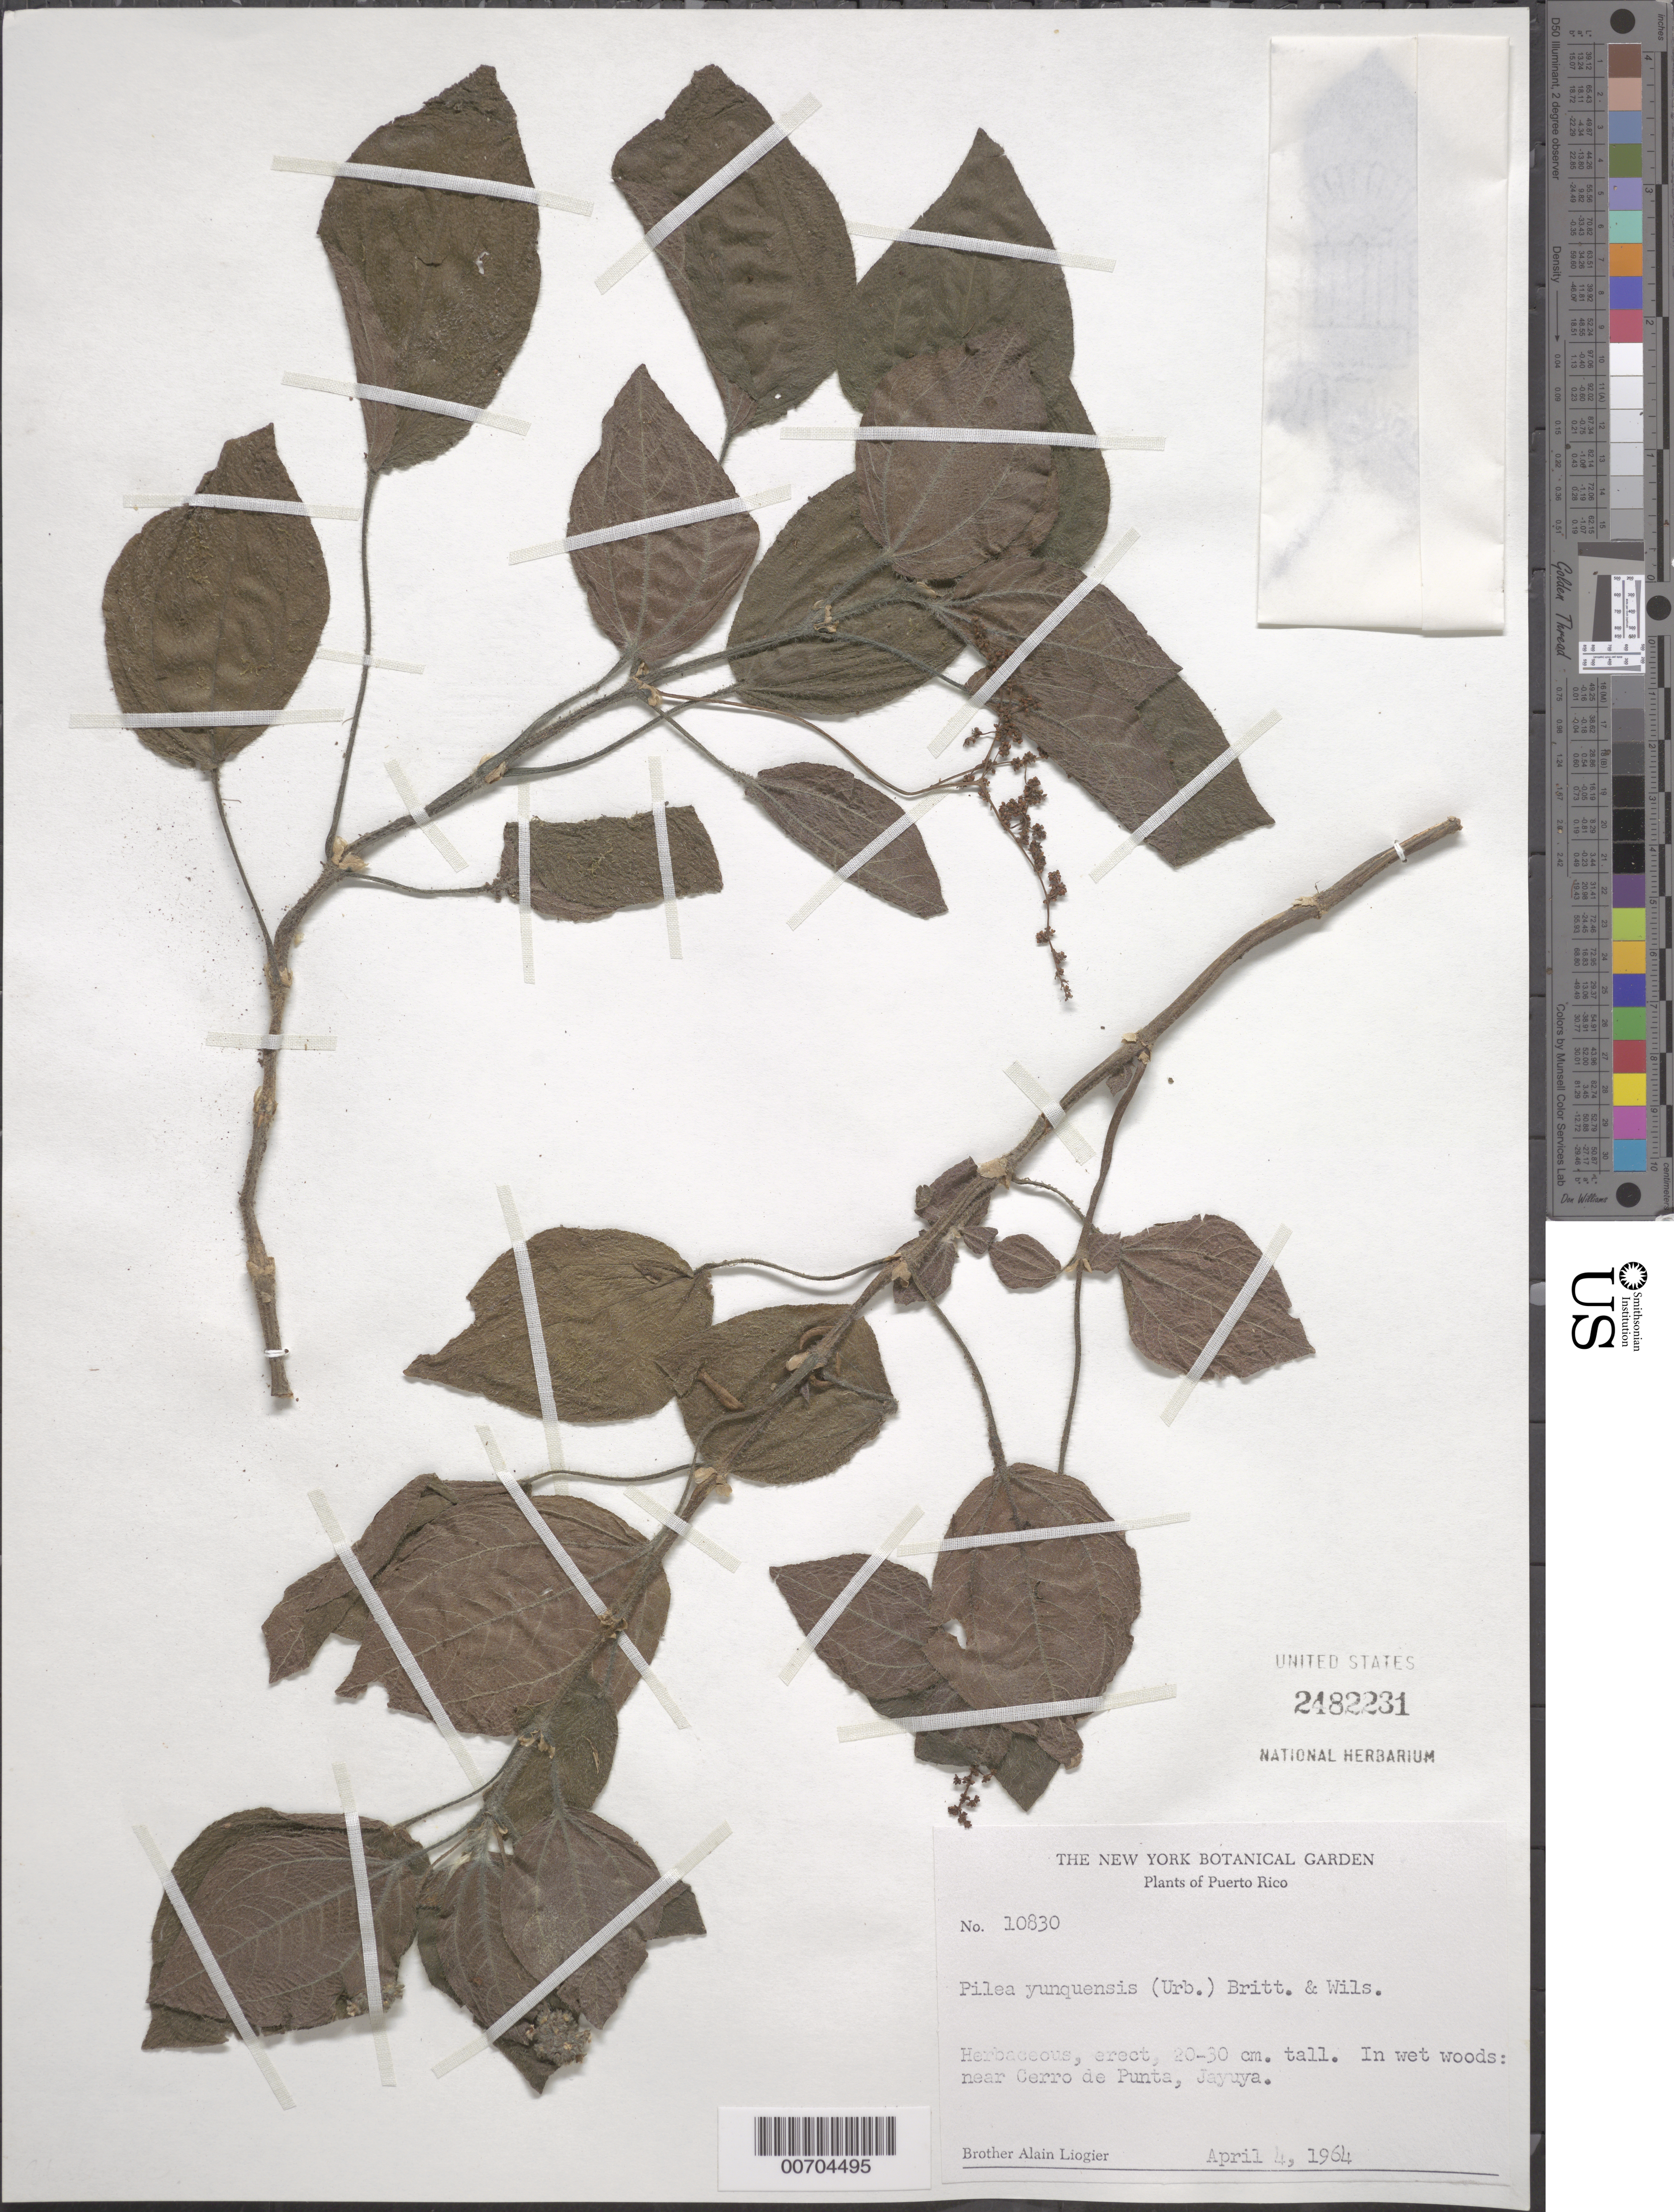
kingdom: Plantae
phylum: Tracheophyta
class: Magnoliopsida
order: Rosales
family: Urticaceae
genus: Pilea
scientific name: Pilea yunquensis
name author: (Urb.) Britton & P. Wilson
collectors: A. H. Liogier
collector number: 10830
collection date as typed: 04 Apr 1964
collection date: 1964-04-04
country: Puerto Rico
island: Greater Antilles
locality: Cerro de Punta, Jayuya, near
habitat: In wet woods.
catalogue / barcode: US 2482231